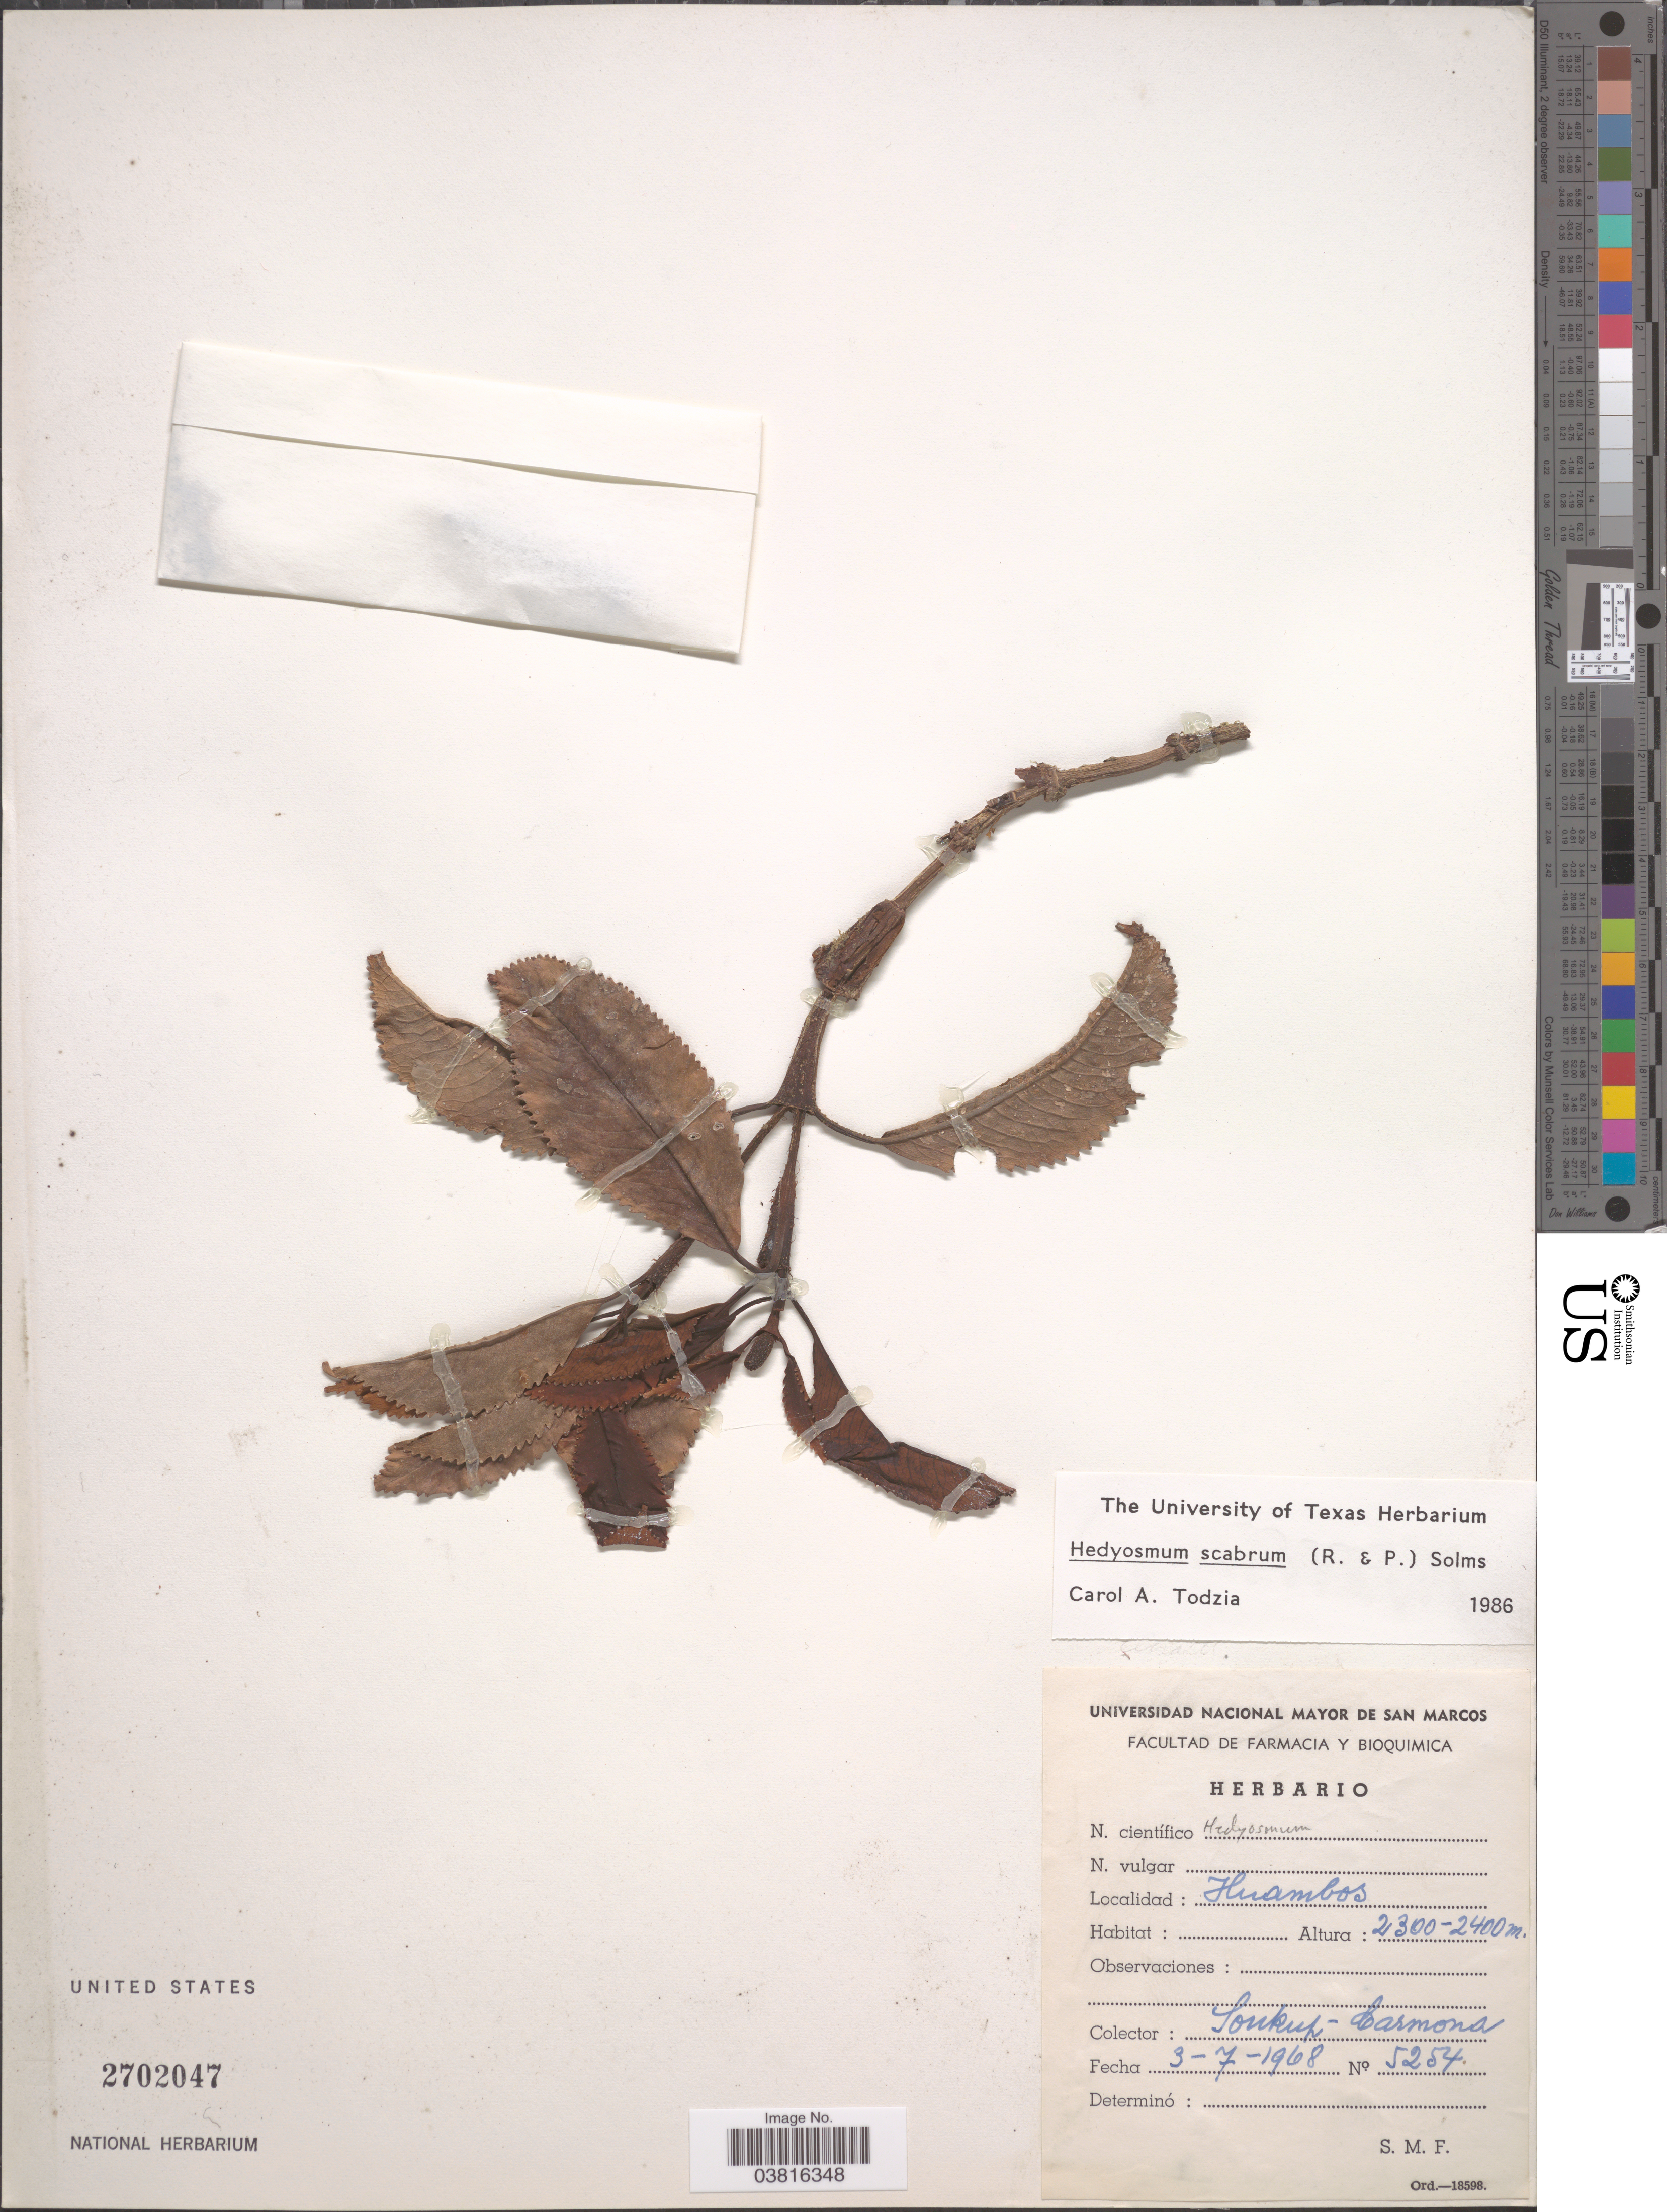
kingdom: Plantae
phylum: Tracheophyta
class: Magnoliopsida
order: Chloranthales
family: Chloranthaceae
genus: Hedyosmum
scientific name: Hedyosmum scabrum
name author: Solms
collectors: Soukup-Carmona, --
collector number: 5254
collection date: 1968-07-03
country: Peru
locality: Huambos.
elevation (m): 2300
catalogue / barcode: US 2702047